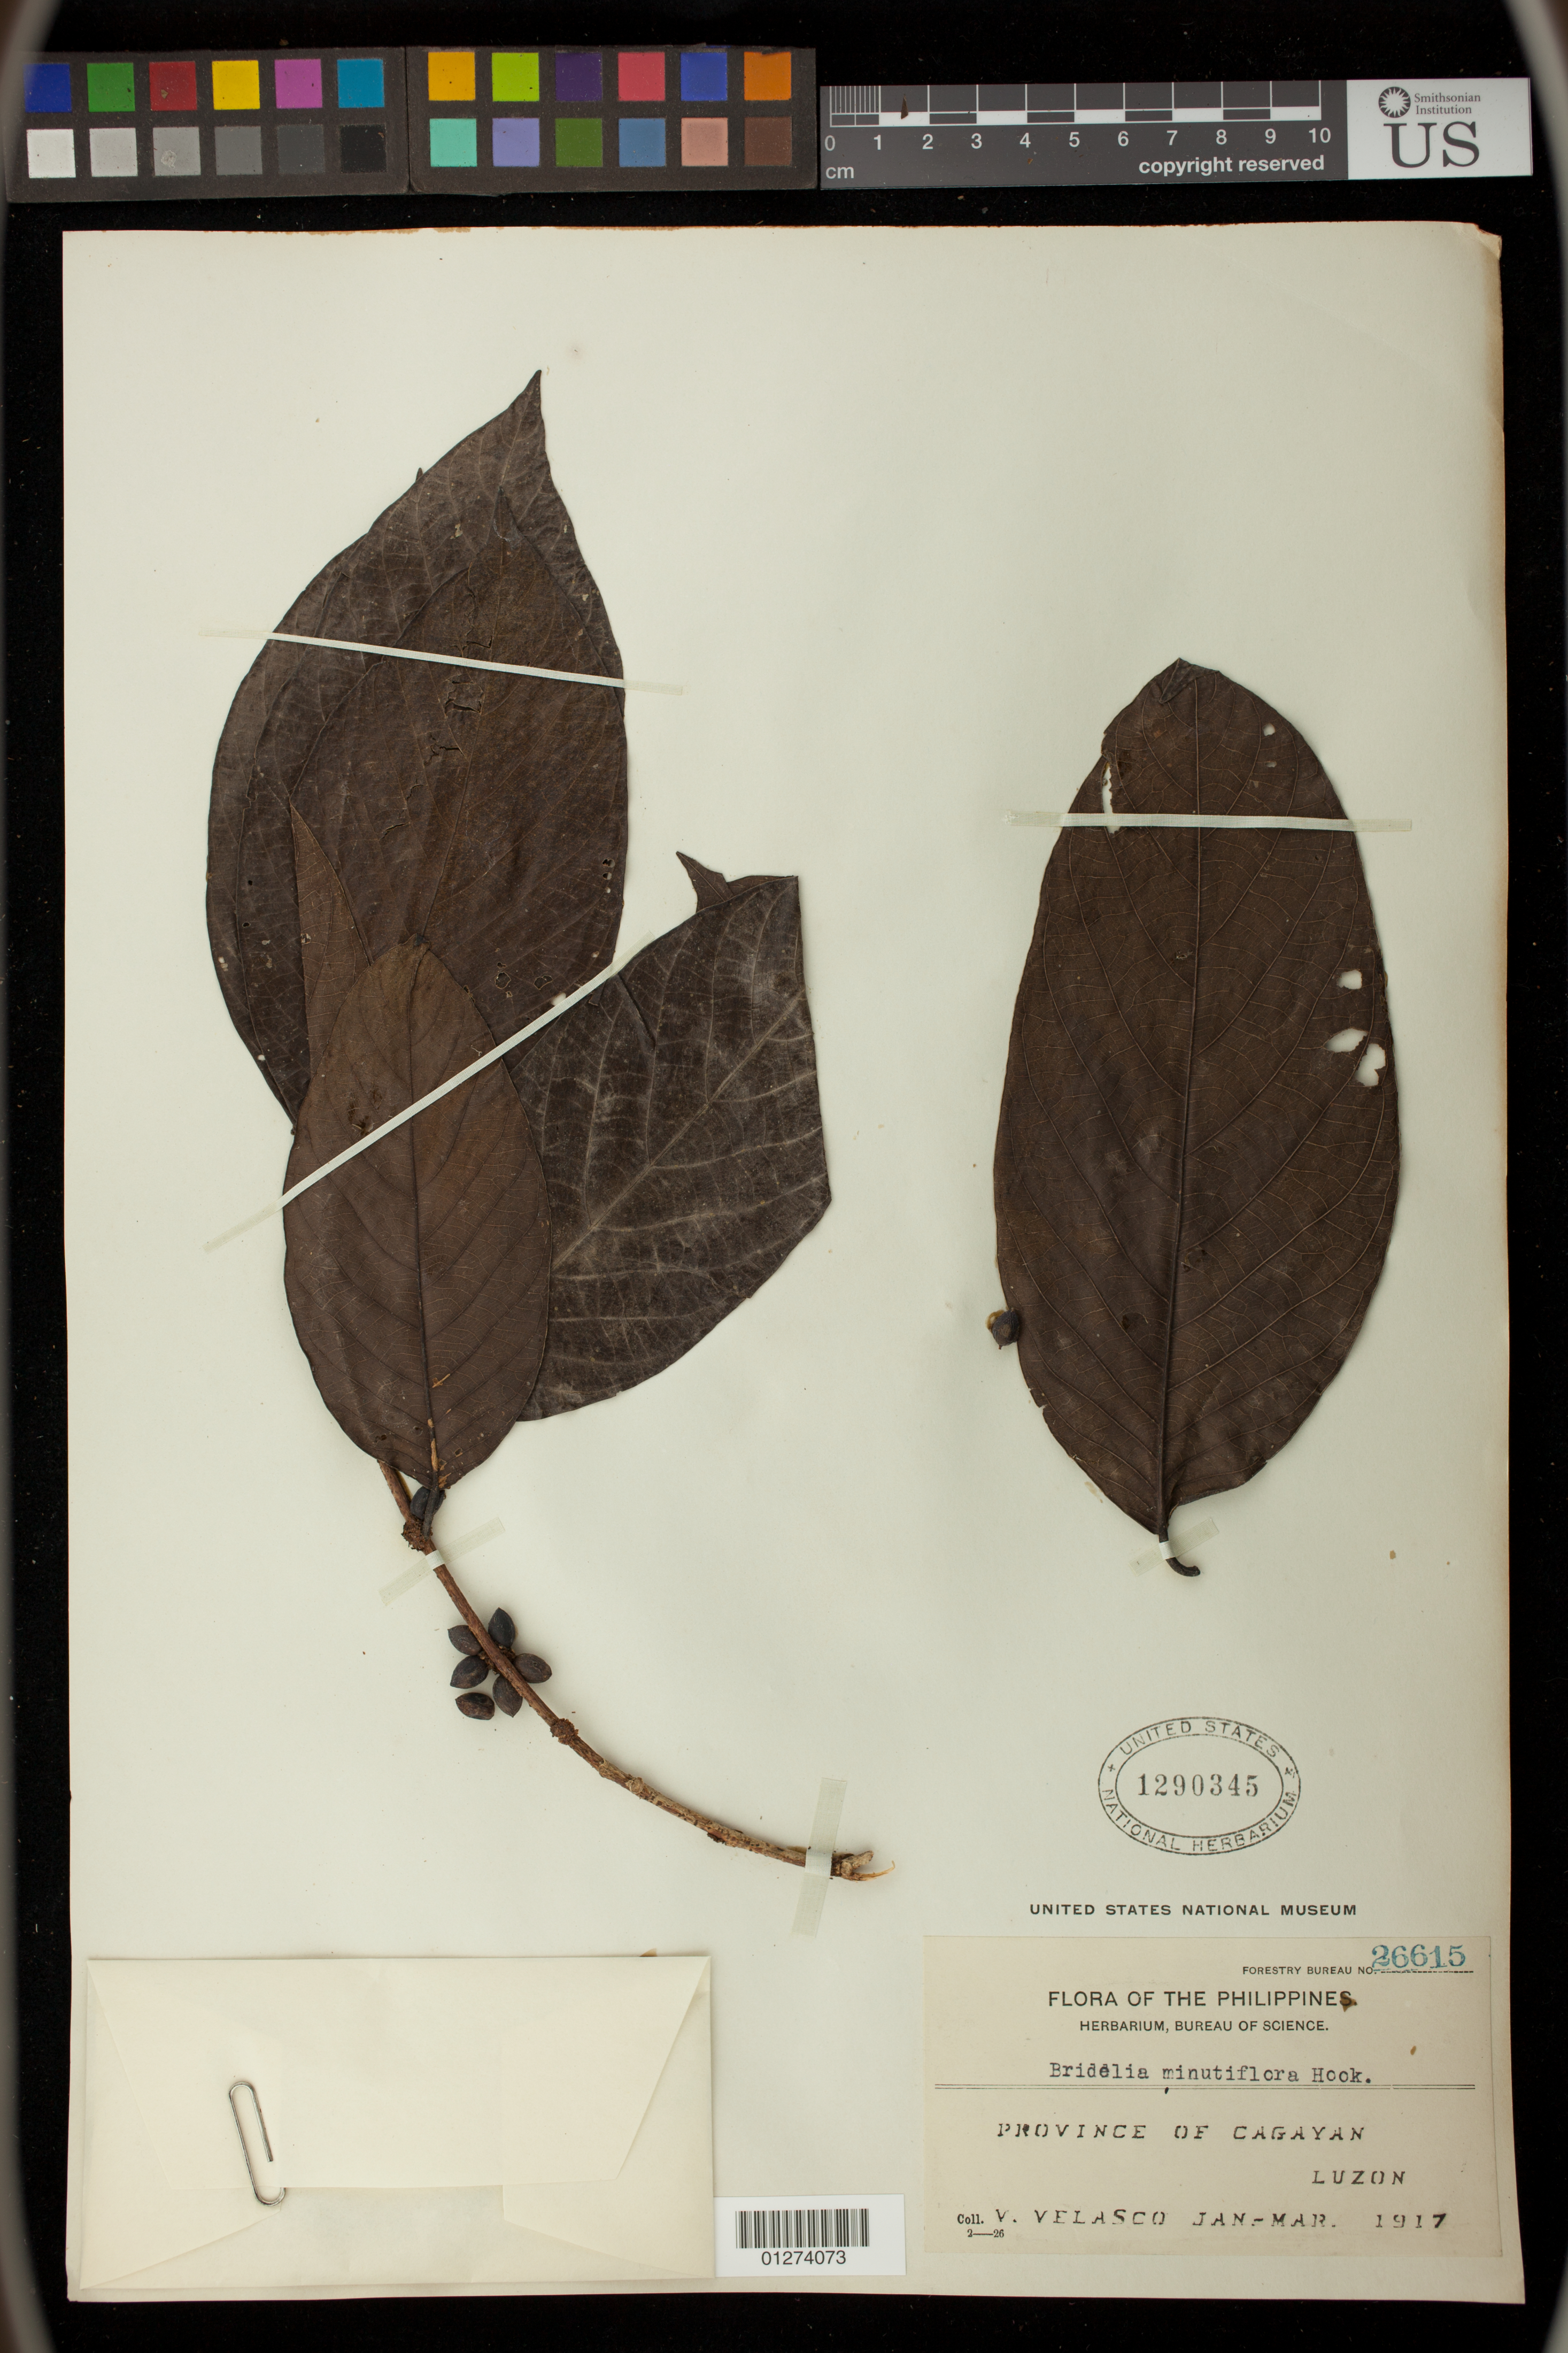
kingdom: Plantae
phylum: Tracheophyta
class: Magnoliopsida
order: Malpighiales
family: Phyllanthaceae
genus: Bridelia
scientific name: Bridelia insulana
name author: Hance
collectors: V. Velasco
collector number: For. Bur. 26615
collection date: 1917-01/1917-03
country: Philippines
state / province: Cagayan Valley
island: Luzon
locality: Province of Cagayan, Luzon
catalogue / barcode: US 1290345